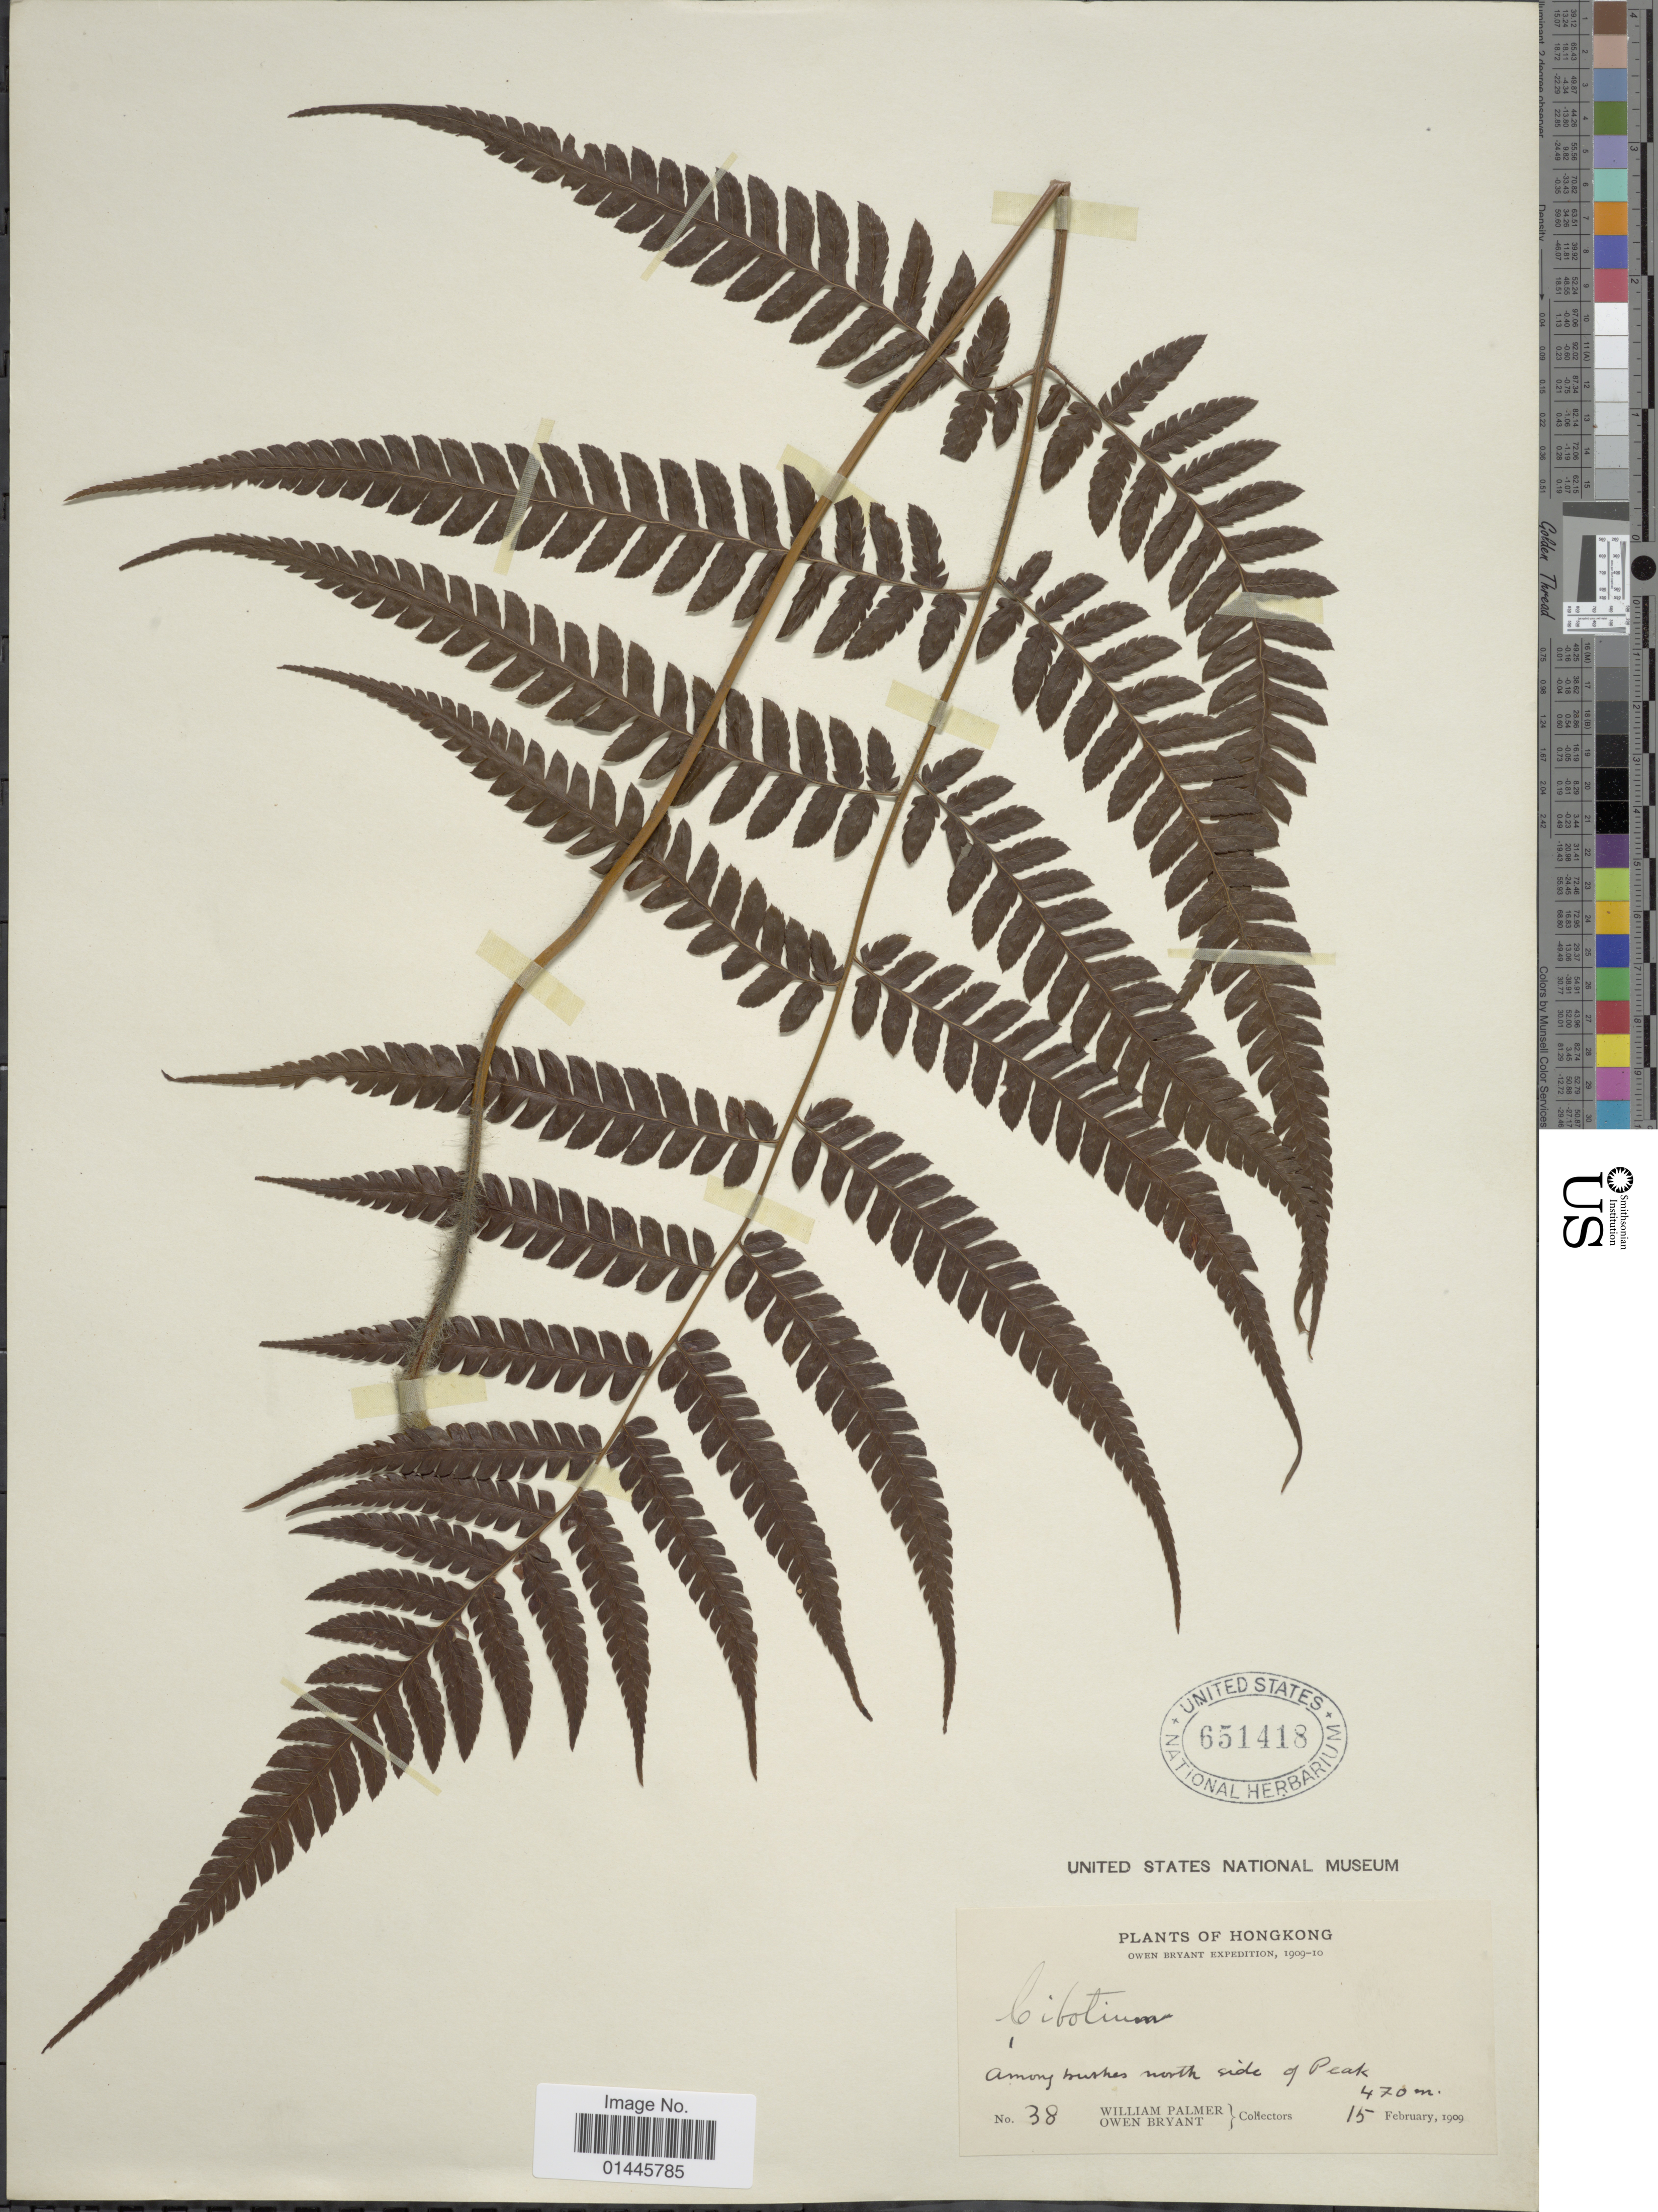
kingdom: Plantae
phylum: Tracheophyta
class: Polypodiopsida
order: Cyatheales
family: Cibotiaceae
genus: Cibotium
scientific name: Cibotium barometz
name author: (L.) J. Sm.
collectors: W. Palmer & O. Bryant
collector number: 38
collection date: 1909-02-15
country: China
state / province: Hong Kong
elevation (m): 470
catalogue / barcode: US 651418